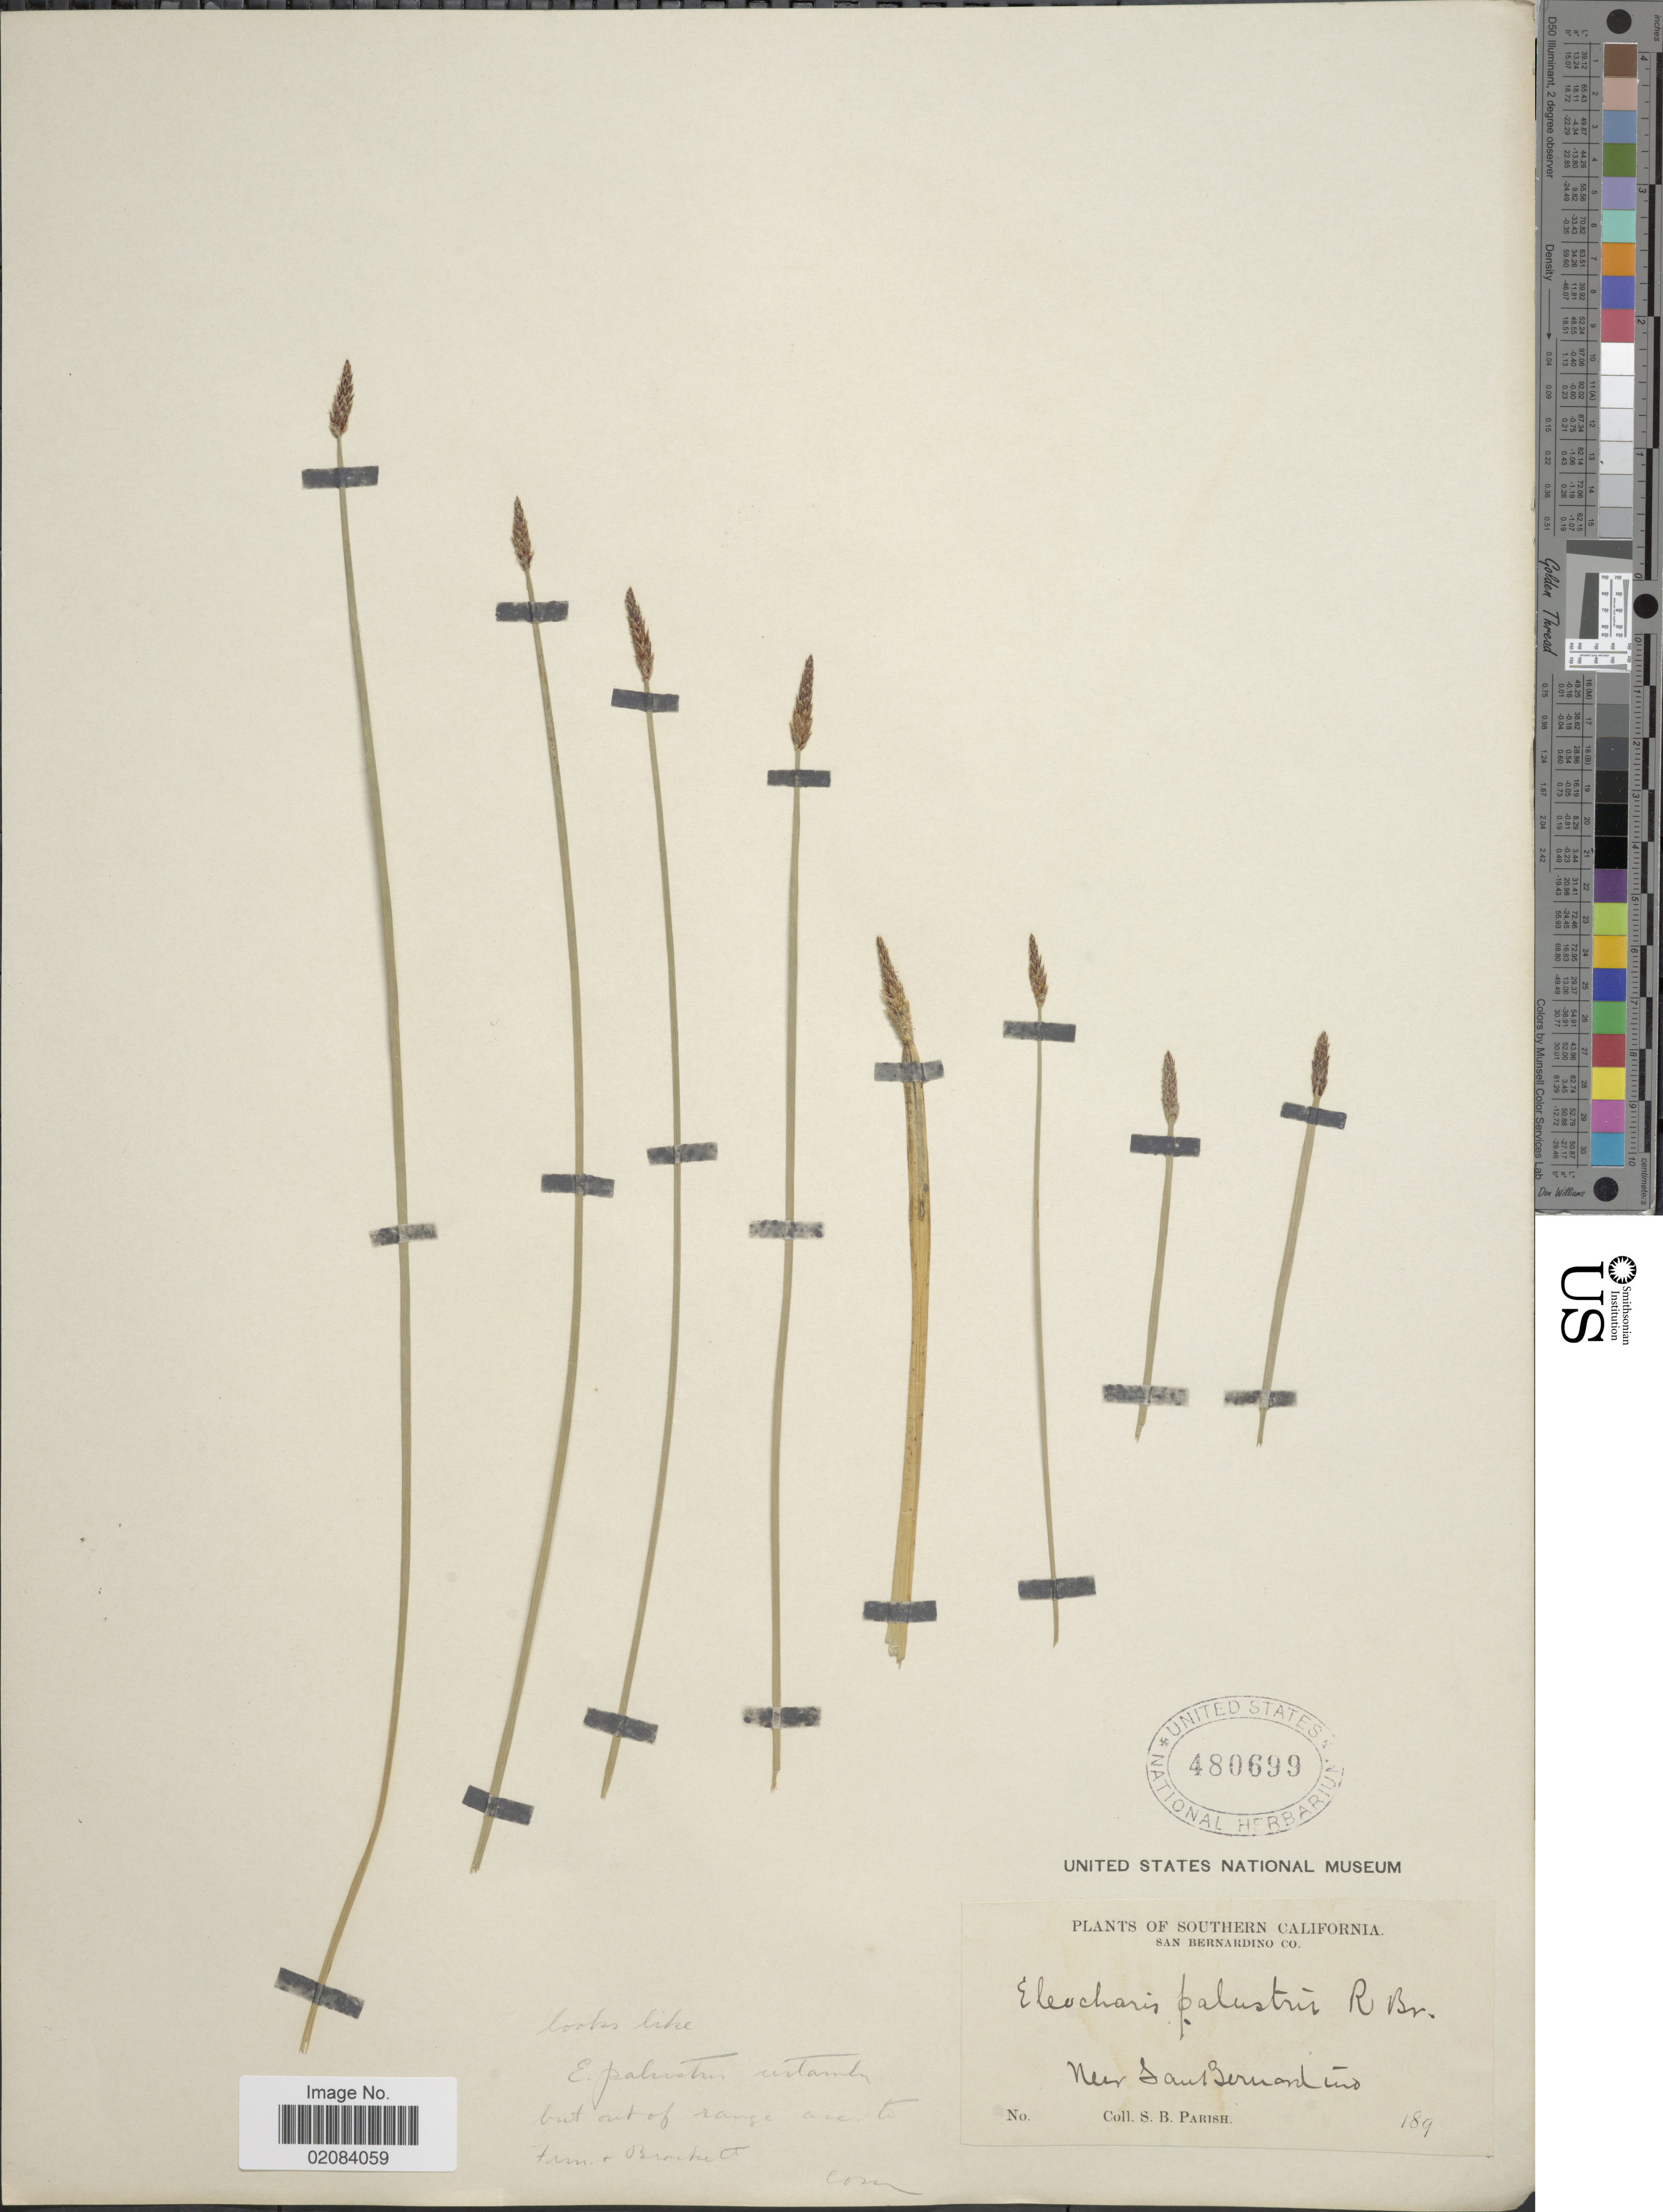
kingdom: Plantae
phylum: Tracheophyta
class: Liliopsida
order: Poales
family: Cyperaceae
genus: Eleocharis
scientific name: Eleocharis palustris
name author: (L.) Roem. & Schult.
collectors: S. B. Parish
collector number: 189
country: United States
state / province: California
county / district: San Bernardino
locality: Southern California. San Bernardino Co. near San Bernardino.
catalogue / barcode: US 480699